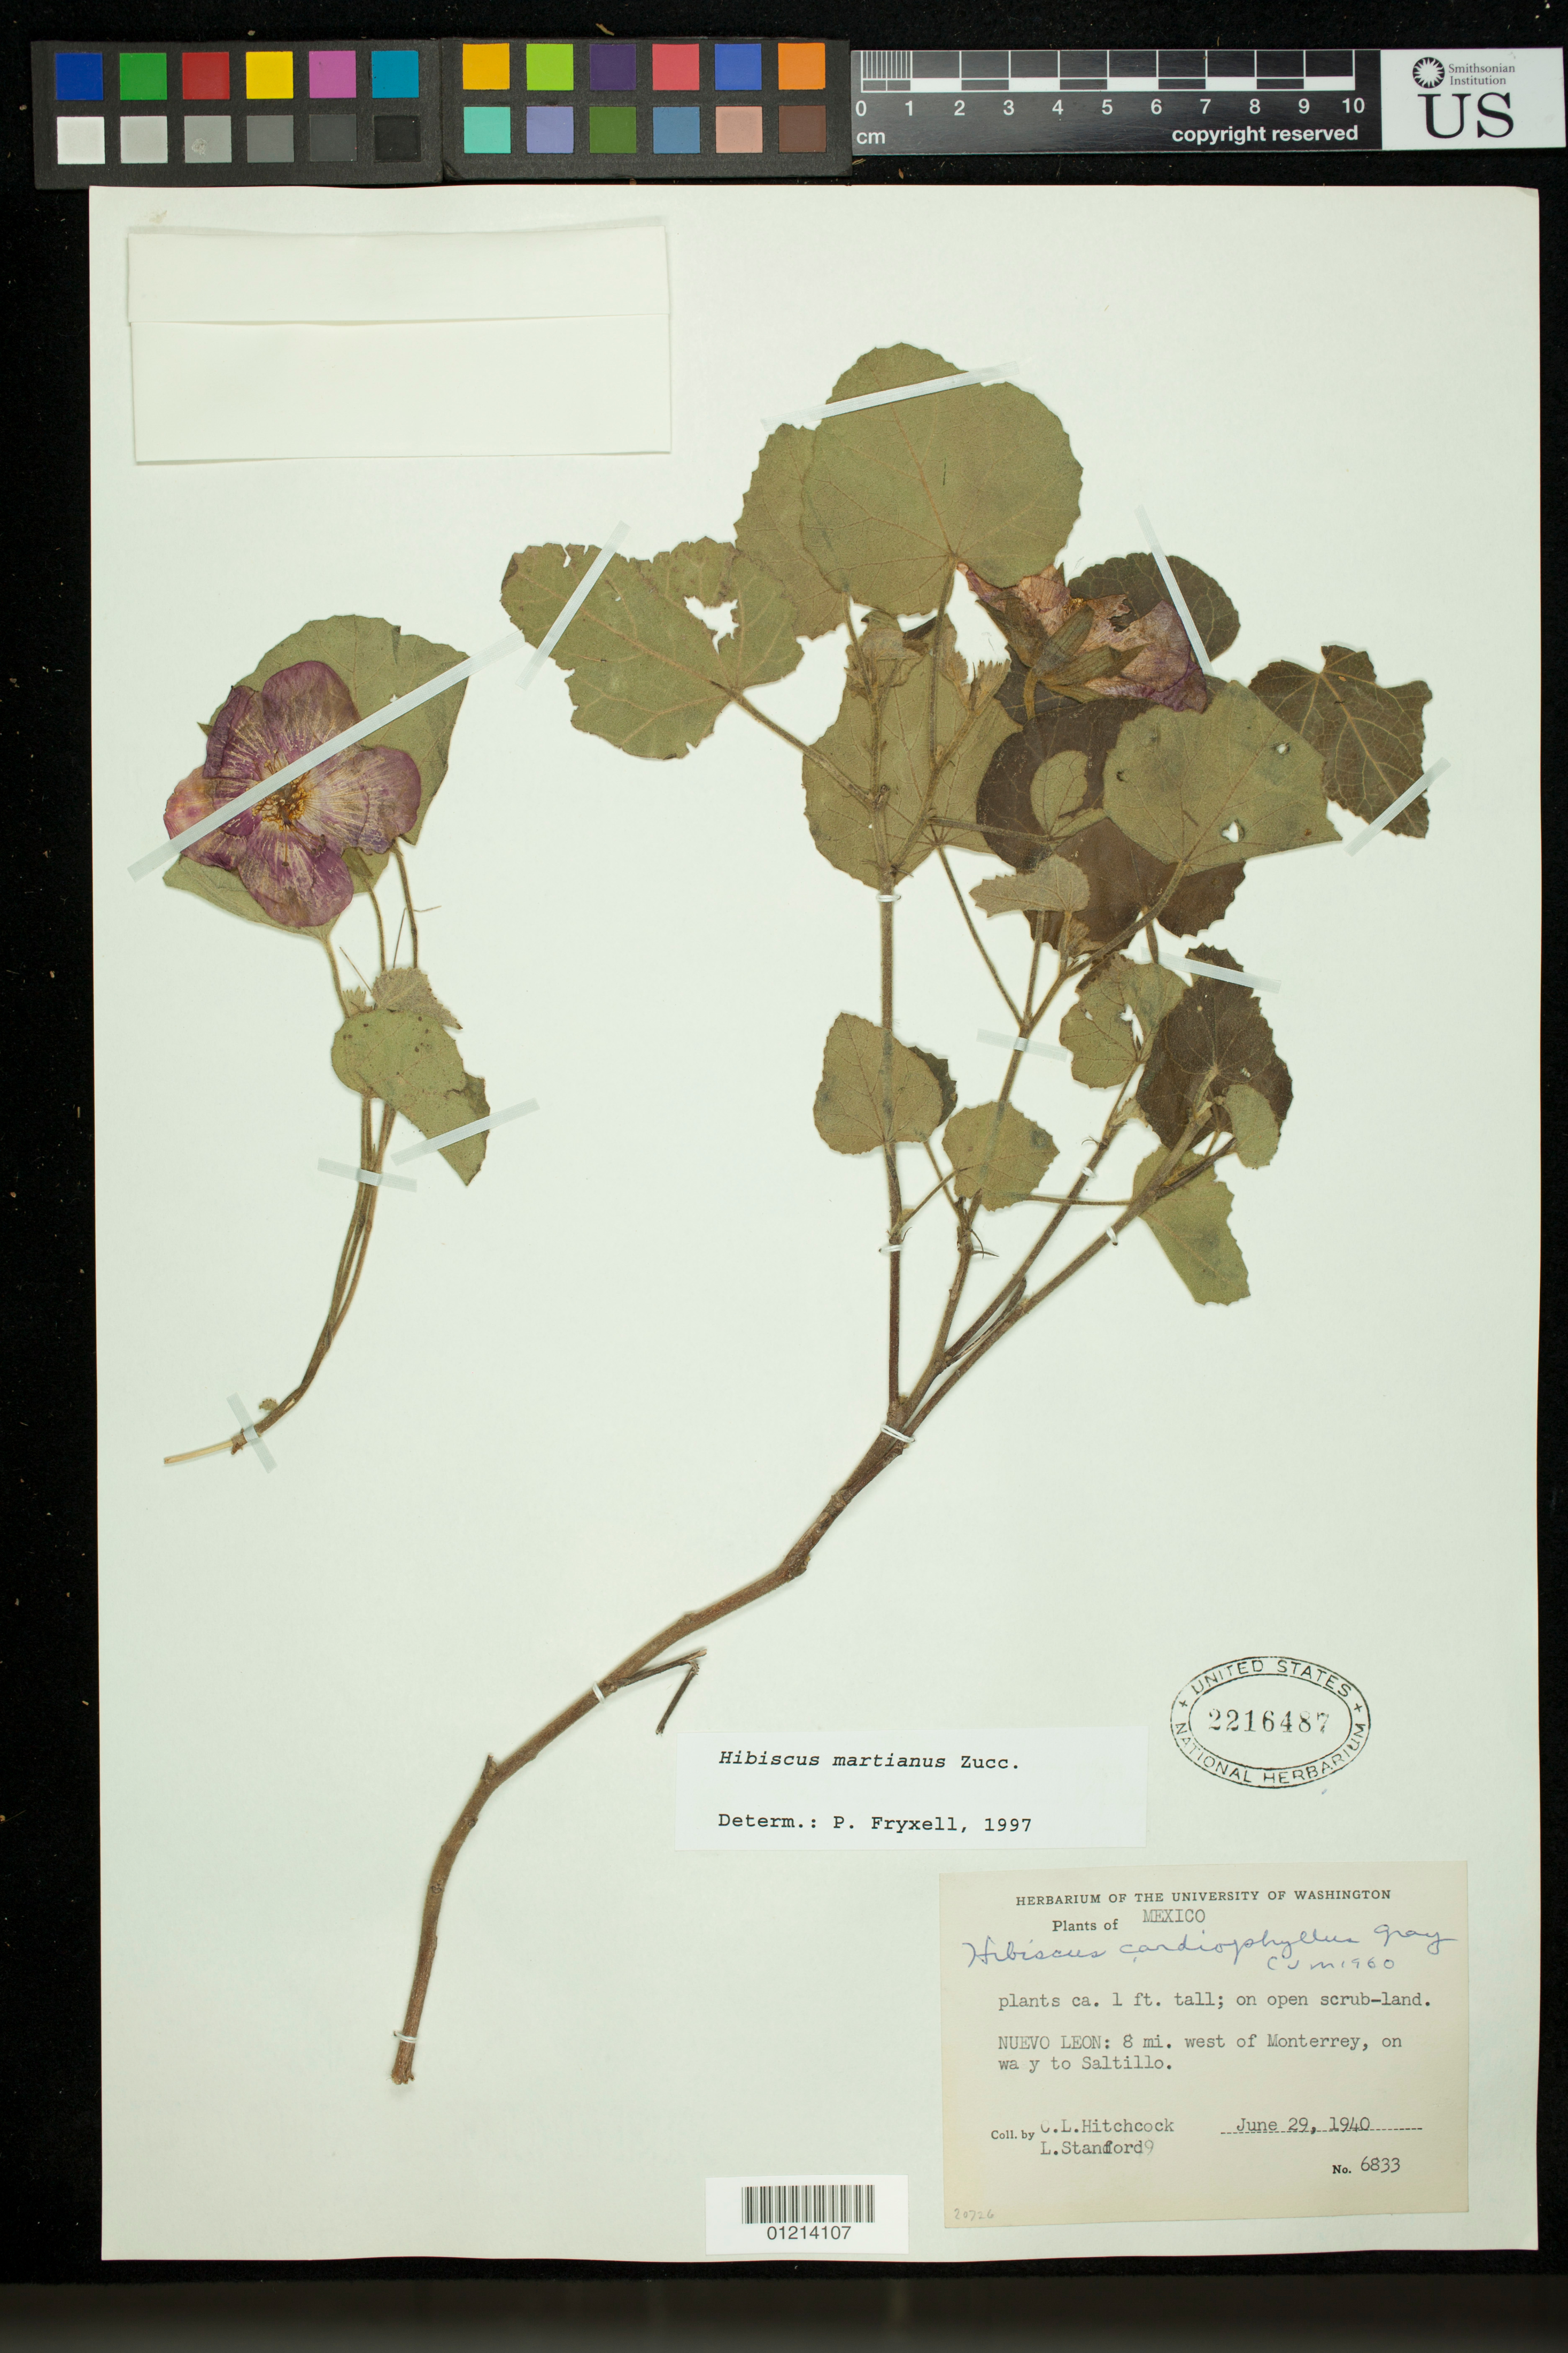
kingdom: Plantae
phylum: Tracheophyta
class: Magnoliopsida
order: Malvales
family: Malvaceae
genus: Hibiscus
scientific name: Hibiscus martianus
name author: Zucc.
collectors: C. L. Hitchcock & L. R. Stanford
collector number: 6833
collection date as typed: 29 Jun 1940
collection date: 1940-06-29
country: Mexico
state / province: Nuevo León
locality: Open scrub-land, 8 mi. west of Monterrey, on way to Saltillo.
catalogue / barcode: US 2216487